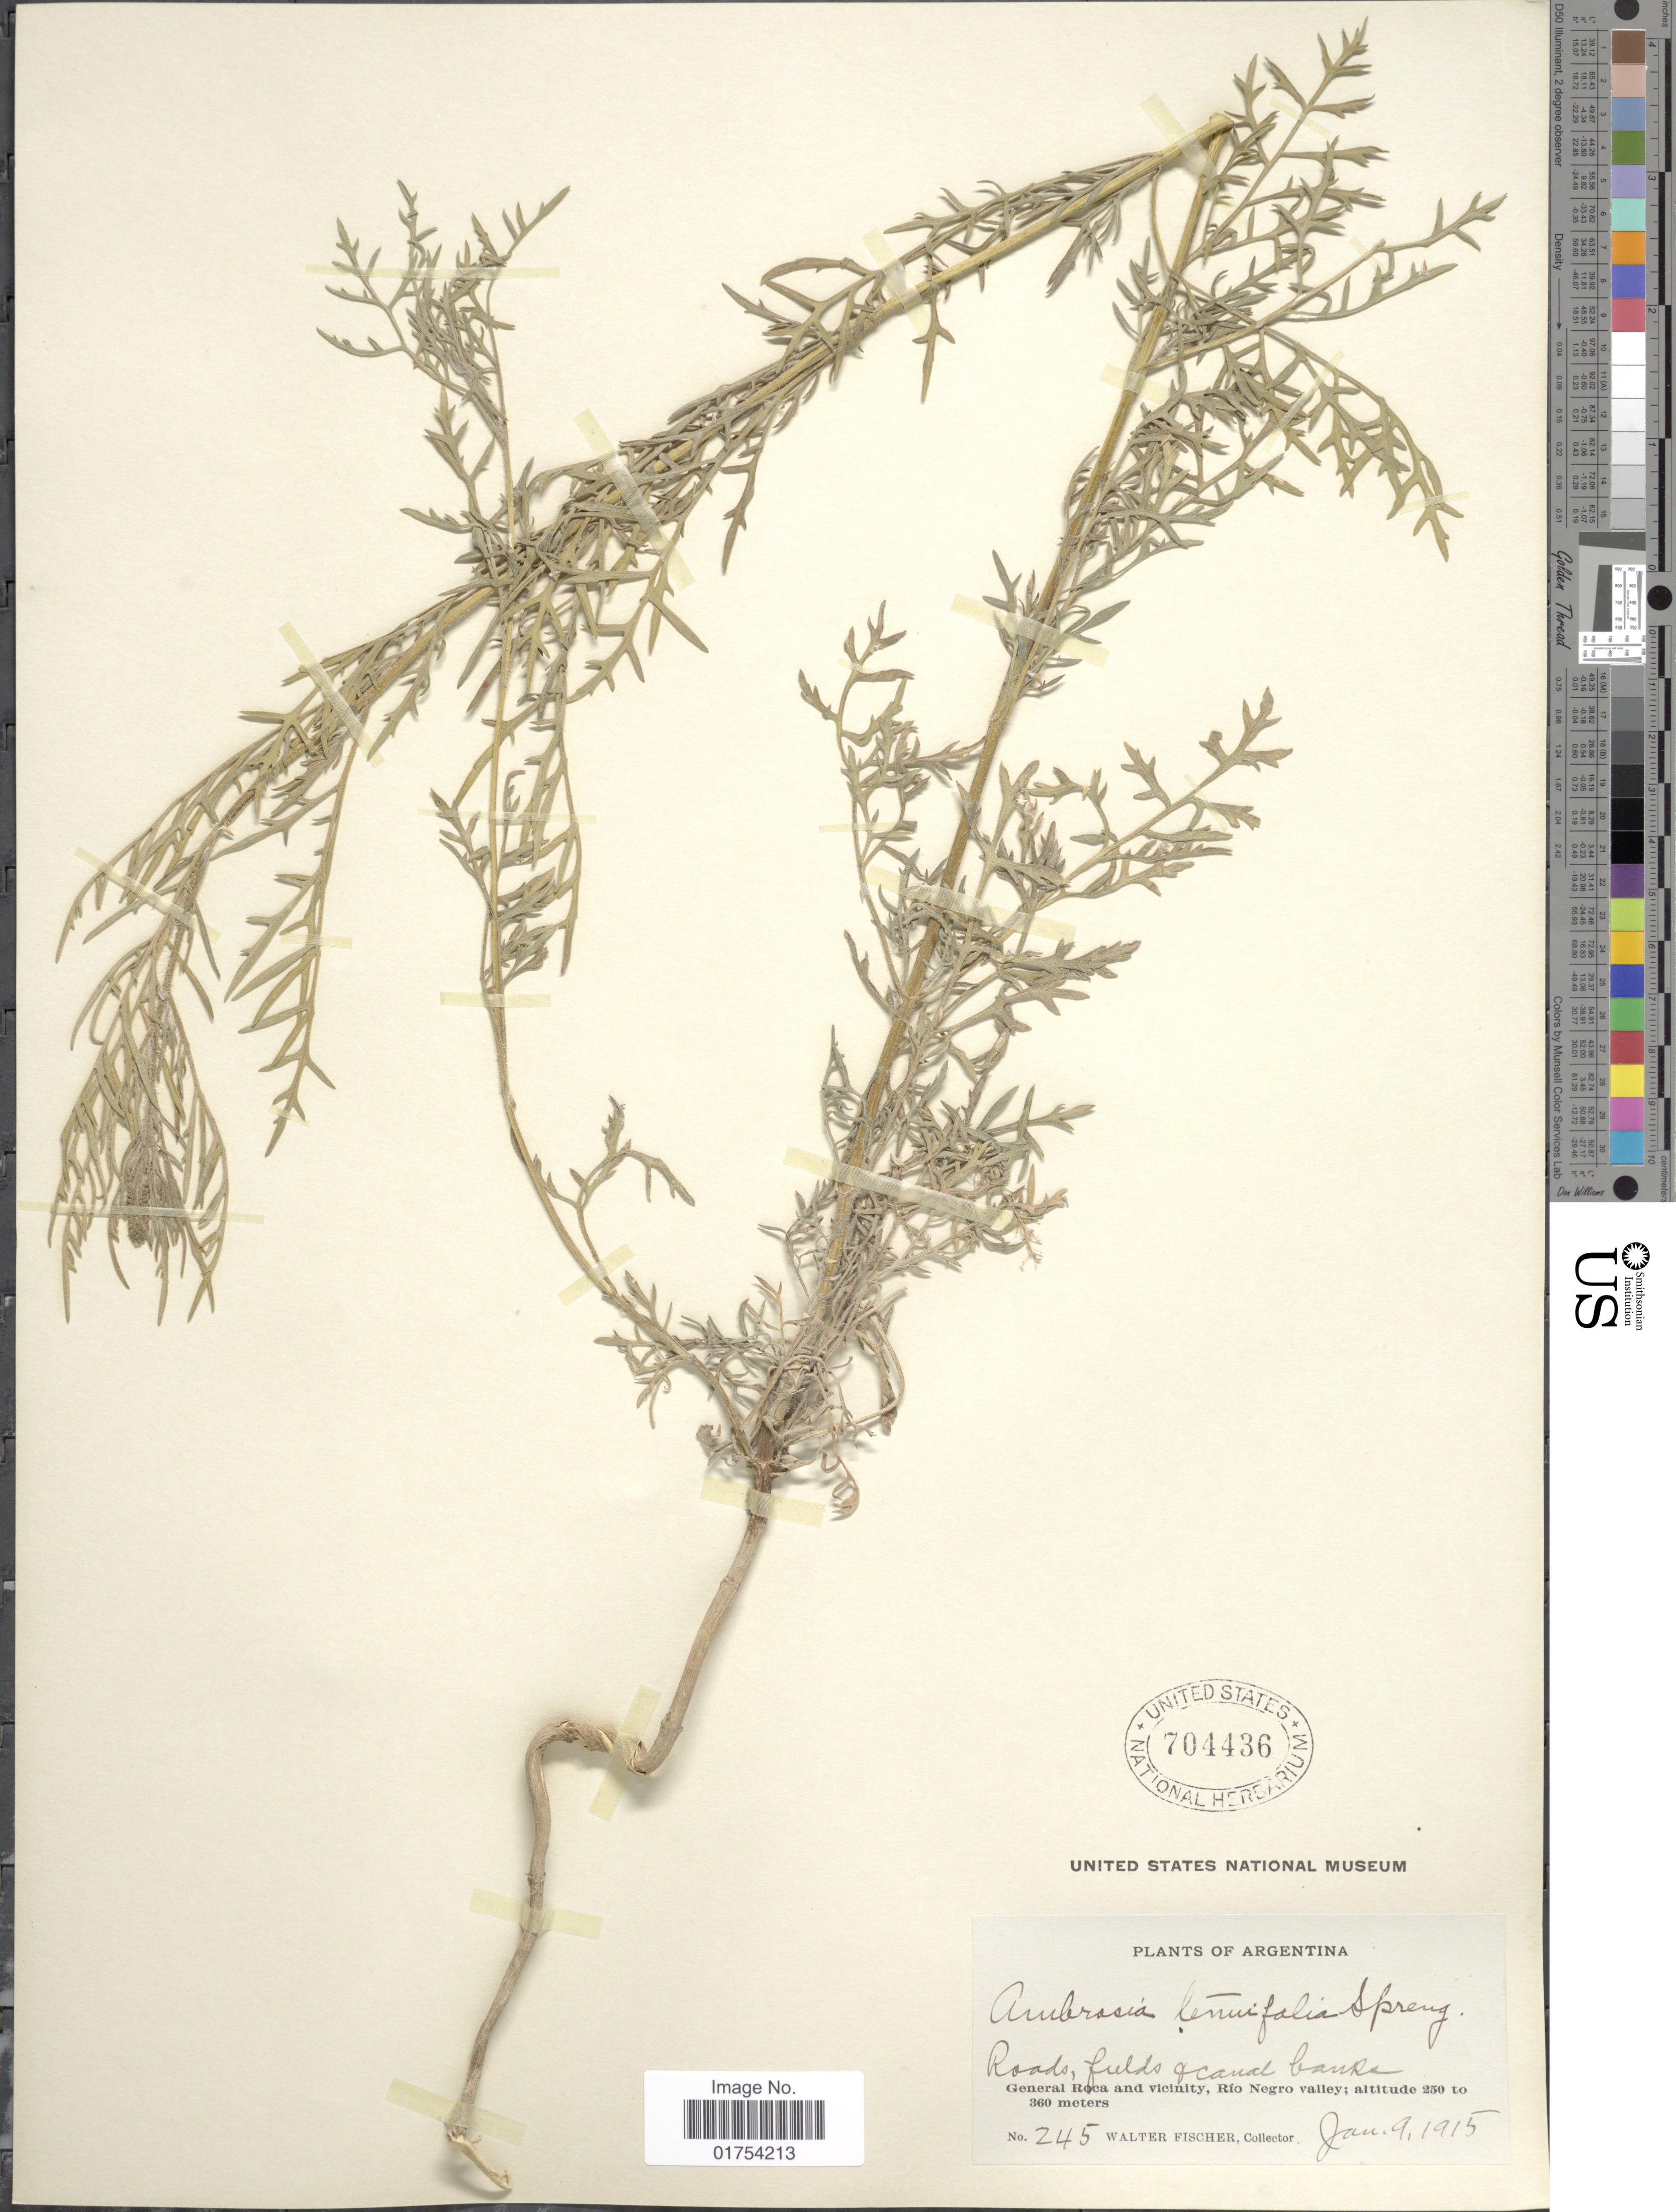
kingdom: Plantae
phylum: Tracheophyta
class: Magnoliopsida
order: Asterales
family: Asteraceae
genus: Ambrosia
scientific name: Ambrosia tenuifolia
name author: Spreng.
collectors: W. Fischer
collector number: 245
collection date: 1915-06-09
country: Argentina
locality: General Roca and vicinity, Rio Negro Valley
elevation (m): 250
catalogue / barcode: US 704436